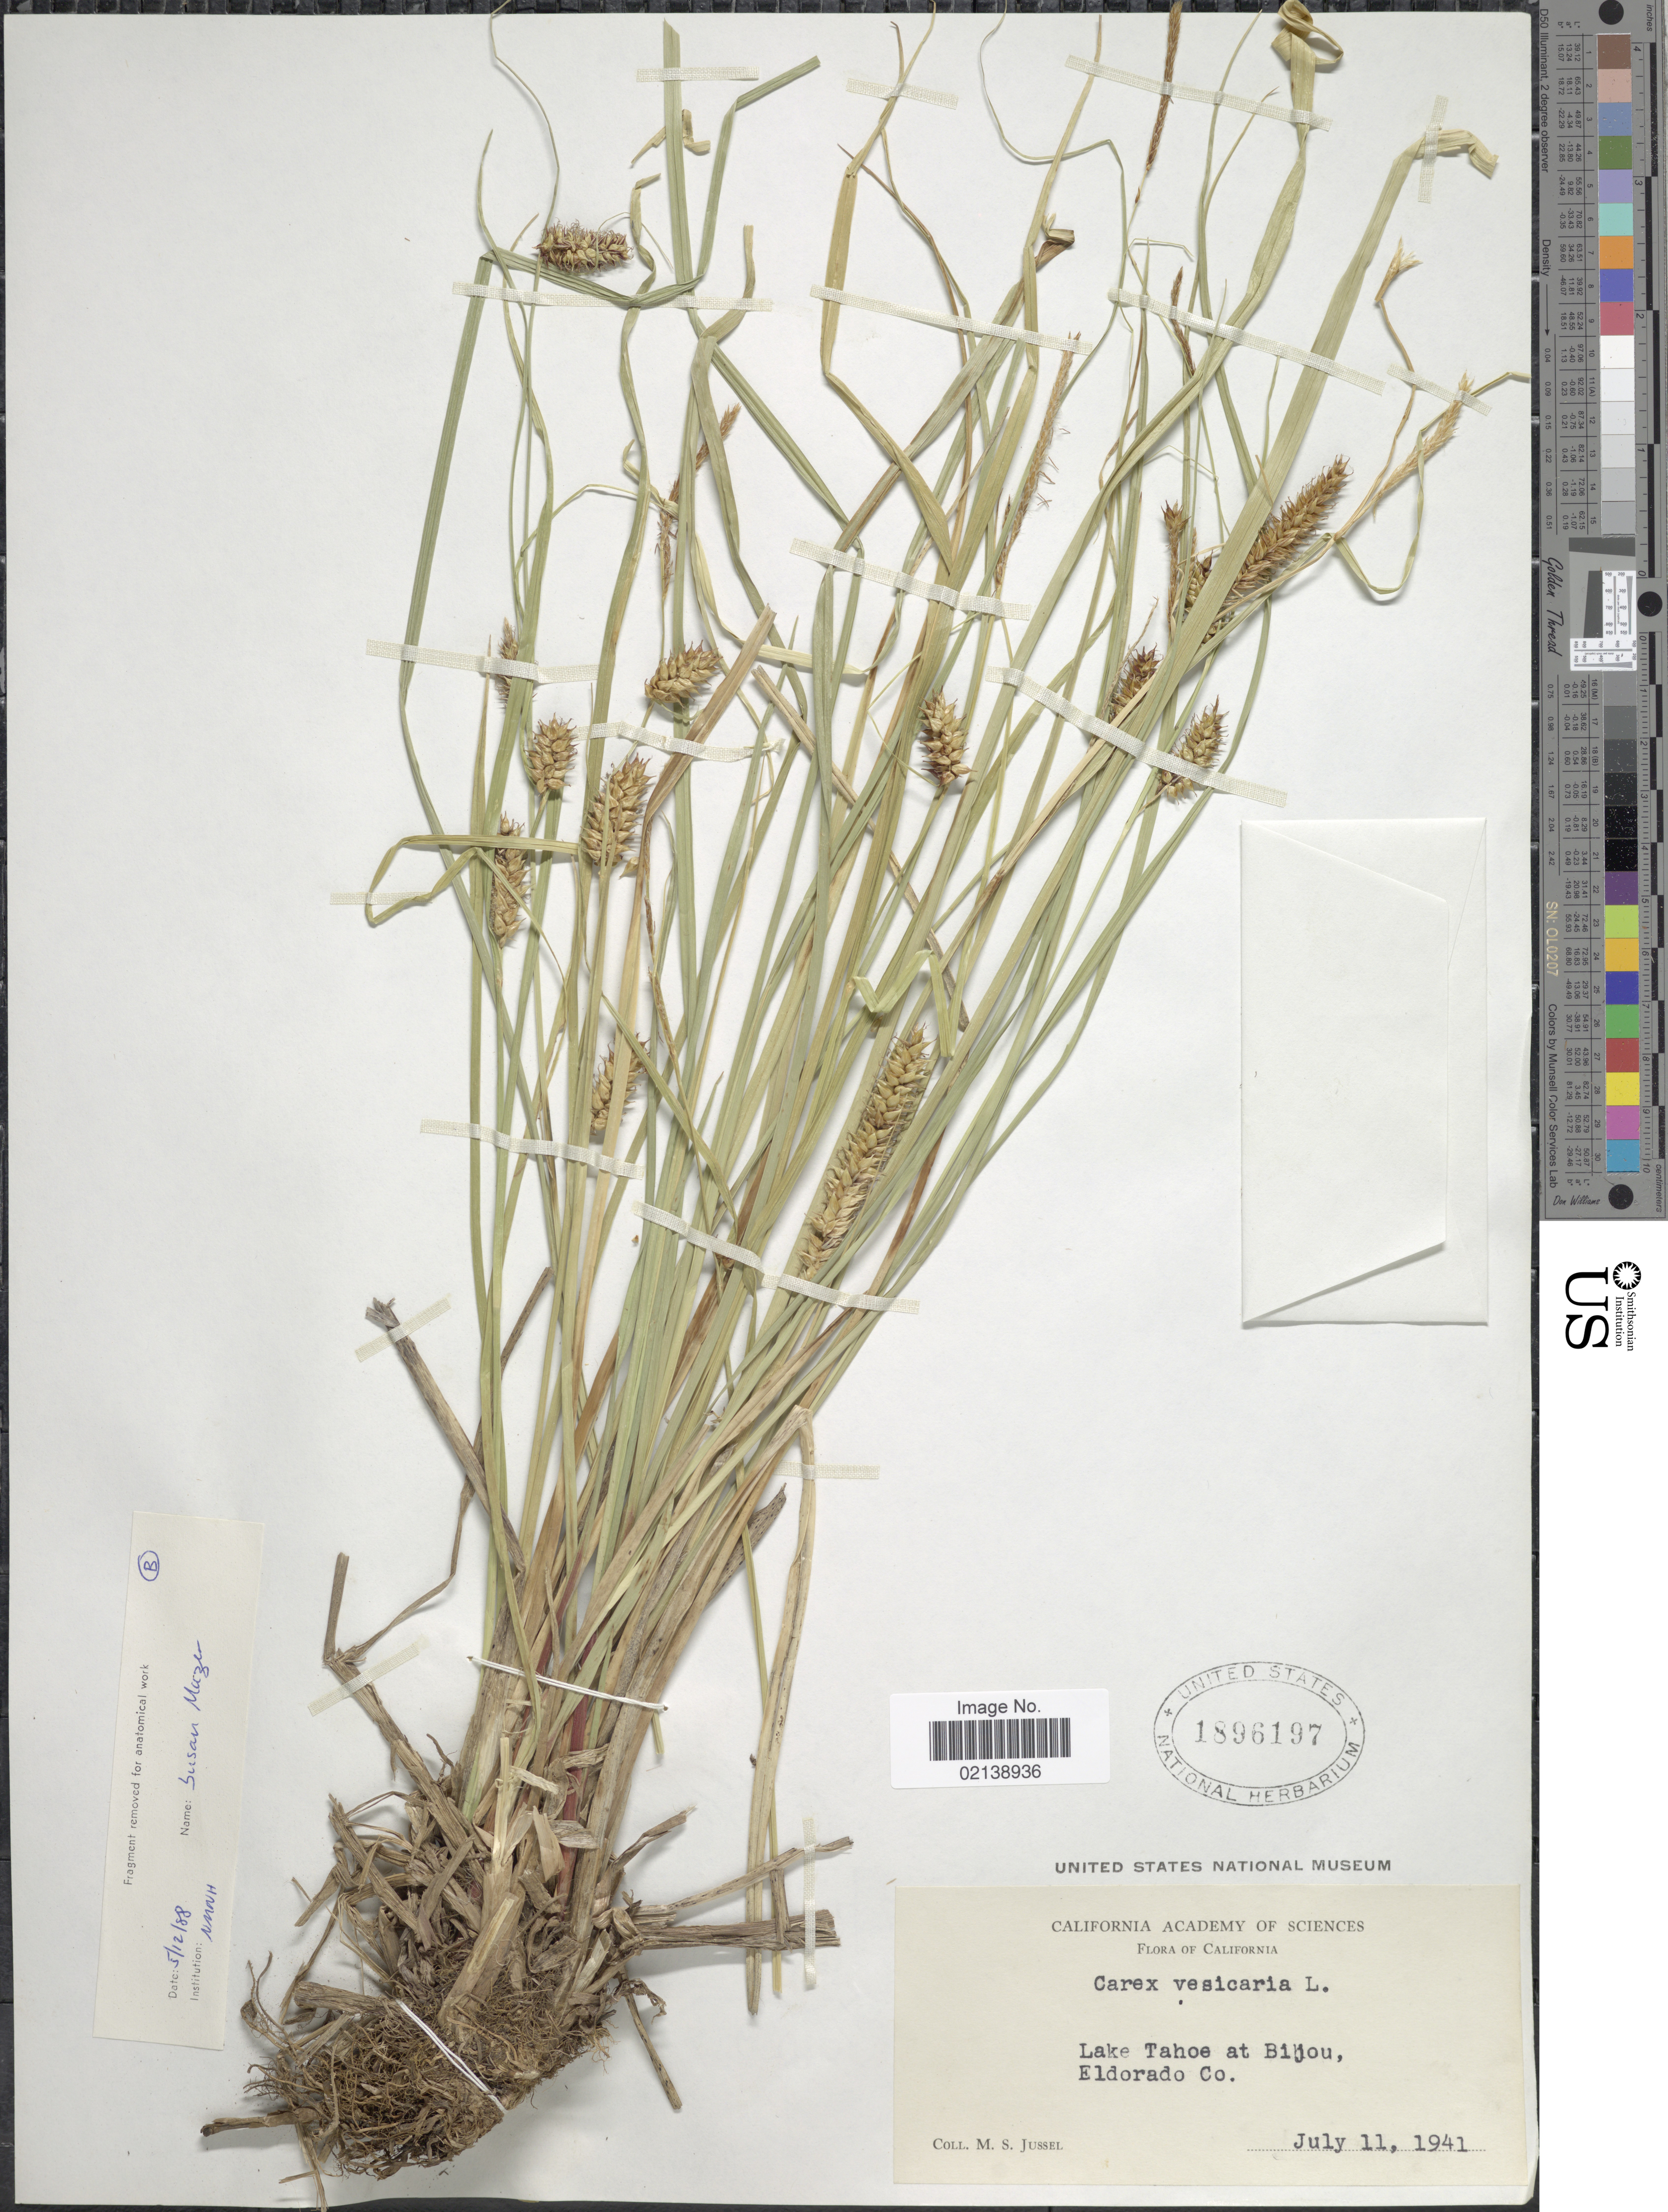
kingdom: Plantae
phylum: Tracheophyta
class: Liliopsida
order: Poales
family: Cyperaceae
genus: Carex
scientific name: Carex vesicaria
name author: L.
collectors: M. Jussel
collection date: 1941-07-11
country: United States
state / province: California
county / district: El Dorado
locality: Lake Tahoe at Bijou, Eldorado Co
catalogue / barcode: US 1896197